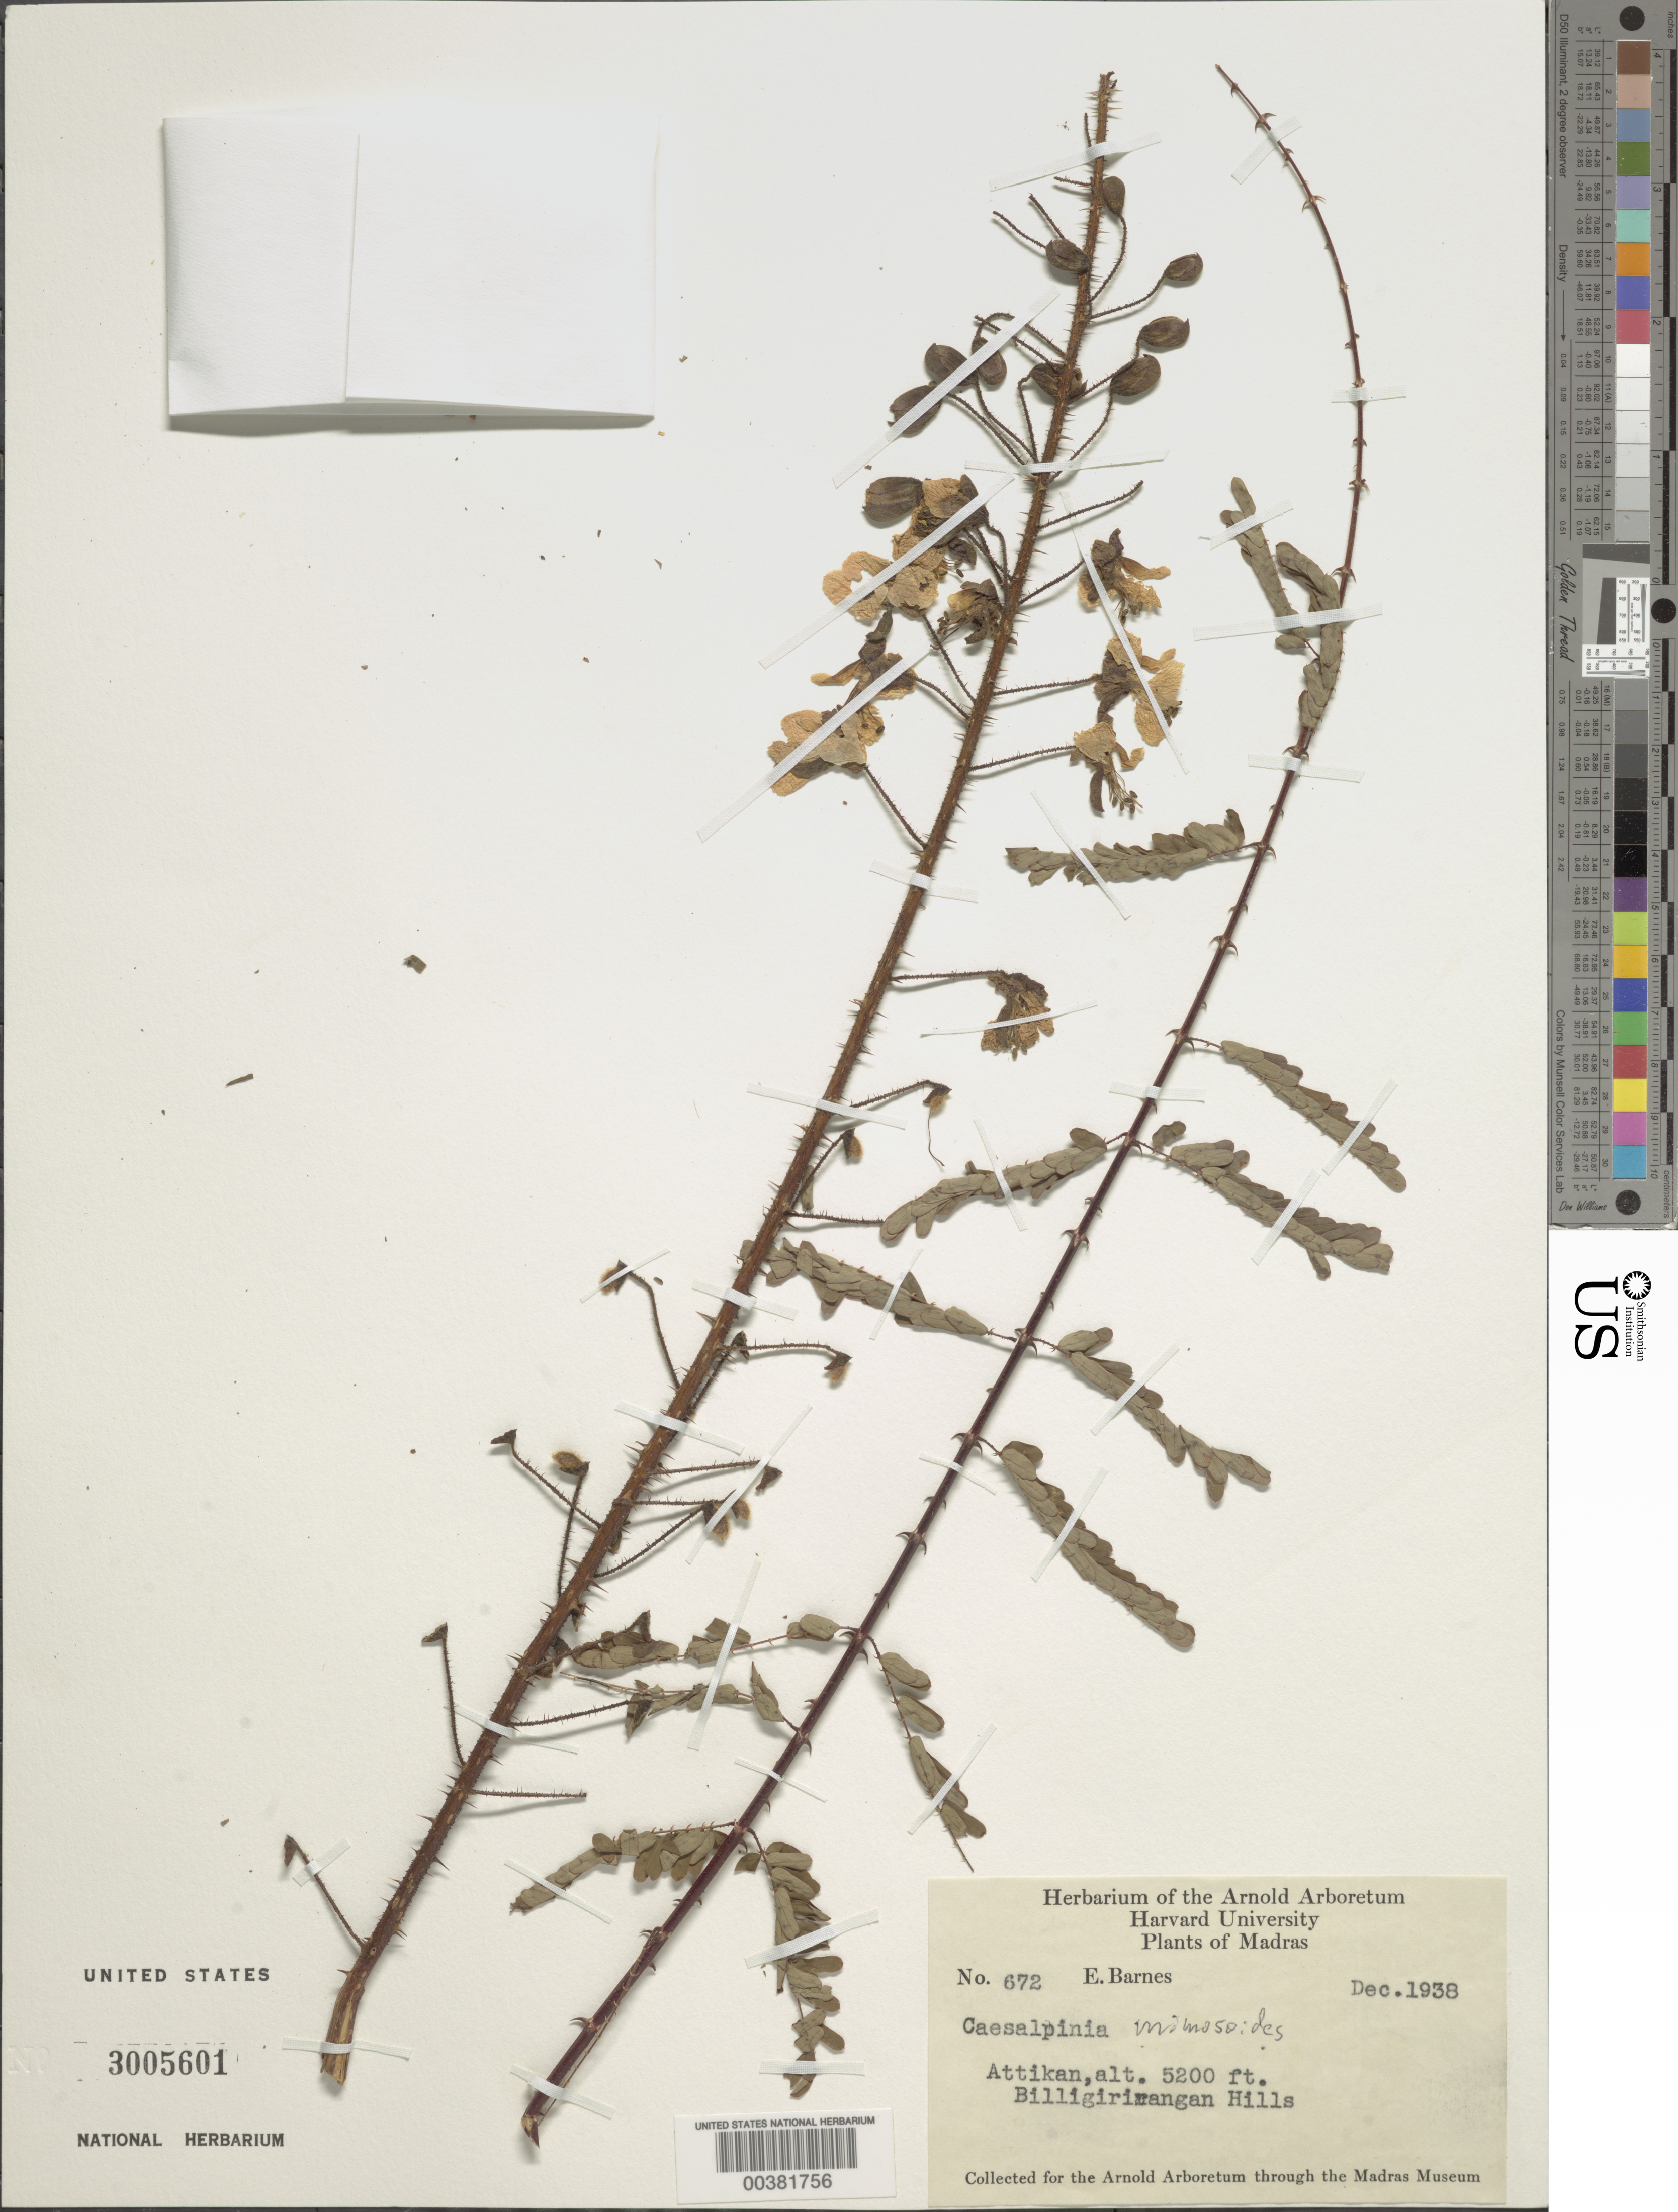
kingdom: Plantae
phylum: Tracheophyta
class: Magnoliopsida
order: Fabales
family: Fabaceae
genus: Hultholia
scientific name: Hultholia mimosoides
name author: (Lam.) Gagnon & G.P. Lewis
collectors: E. Barnes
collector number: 672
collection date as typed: Dec 1938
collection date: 1938-12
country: India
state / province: Tamil Nadu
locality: Attikan; billigirimangan hills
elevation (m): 1585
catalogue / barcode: US 3005601